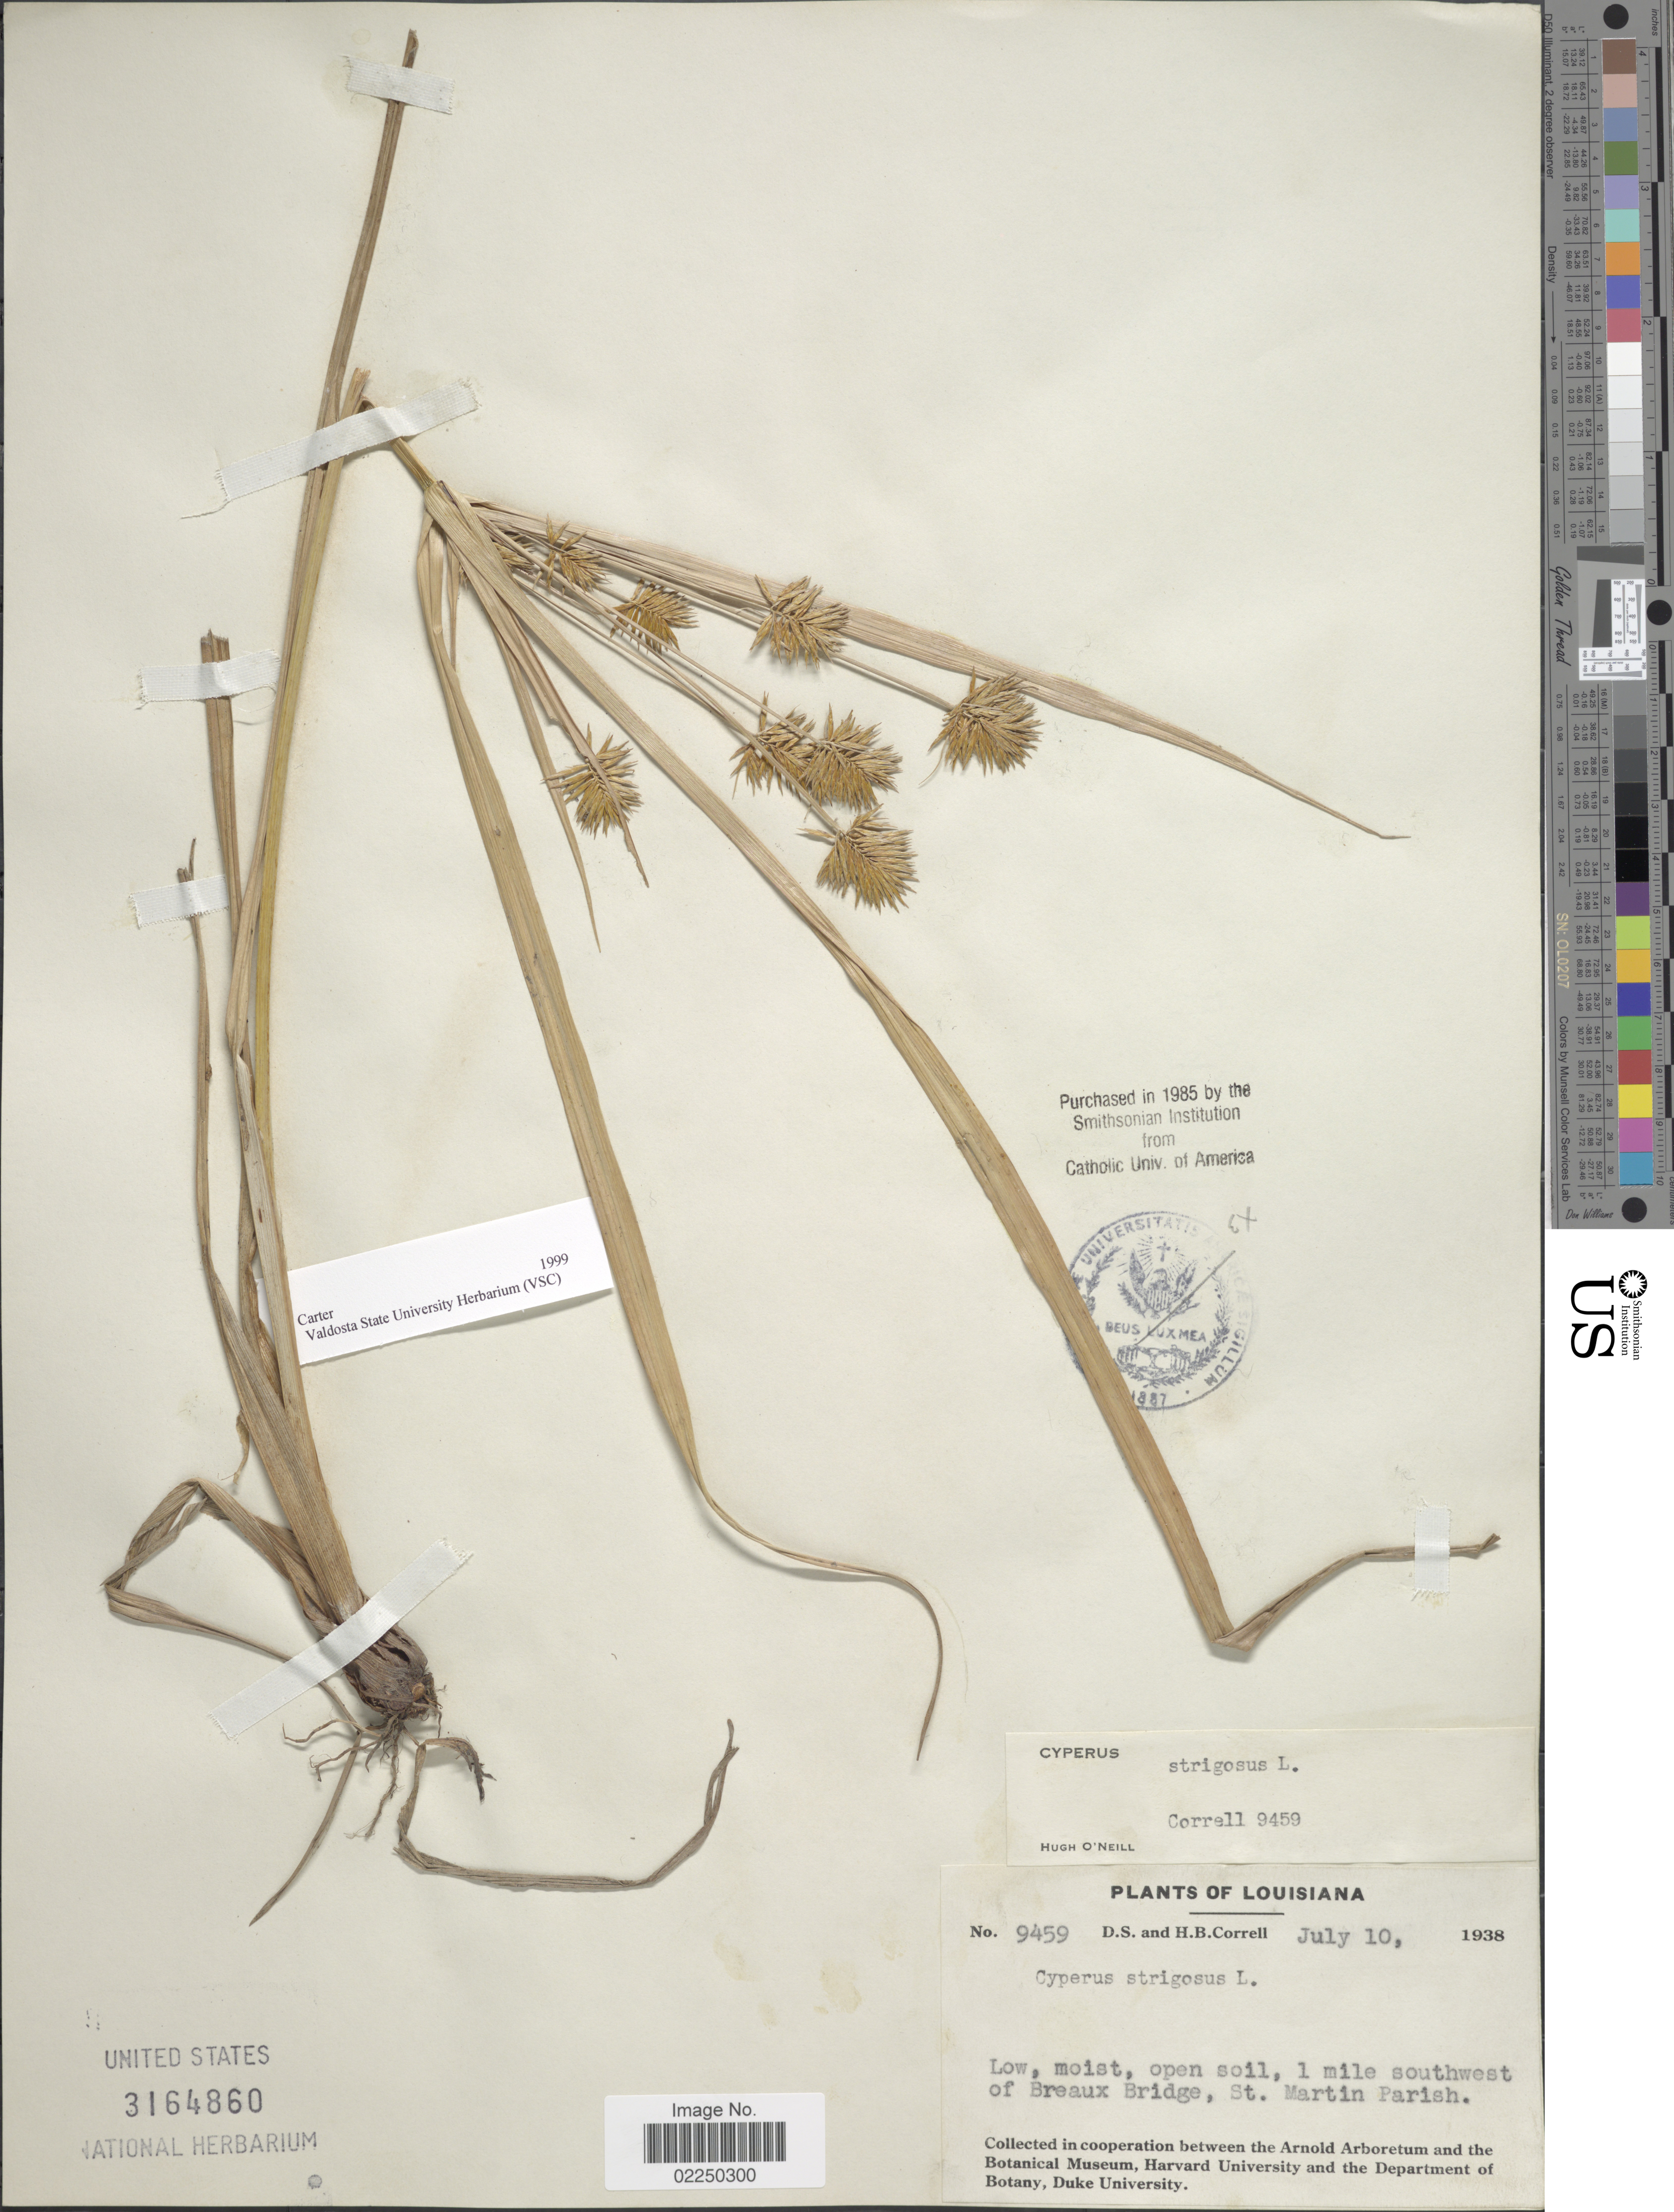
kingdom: Plantae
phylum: Tracheophyta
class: Liliopsida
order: Poales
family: Cyperaceae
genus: Cyperus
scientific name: Cyperus strigosus L.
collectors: D. S. Correll & H. Correll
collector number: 9459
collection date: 1938-07-10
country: United States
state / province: Louisiana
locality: Low, moist, open soil, 1 mile southwest of Breaux Bridge, St. Martin Parish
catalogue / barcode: US 3164860